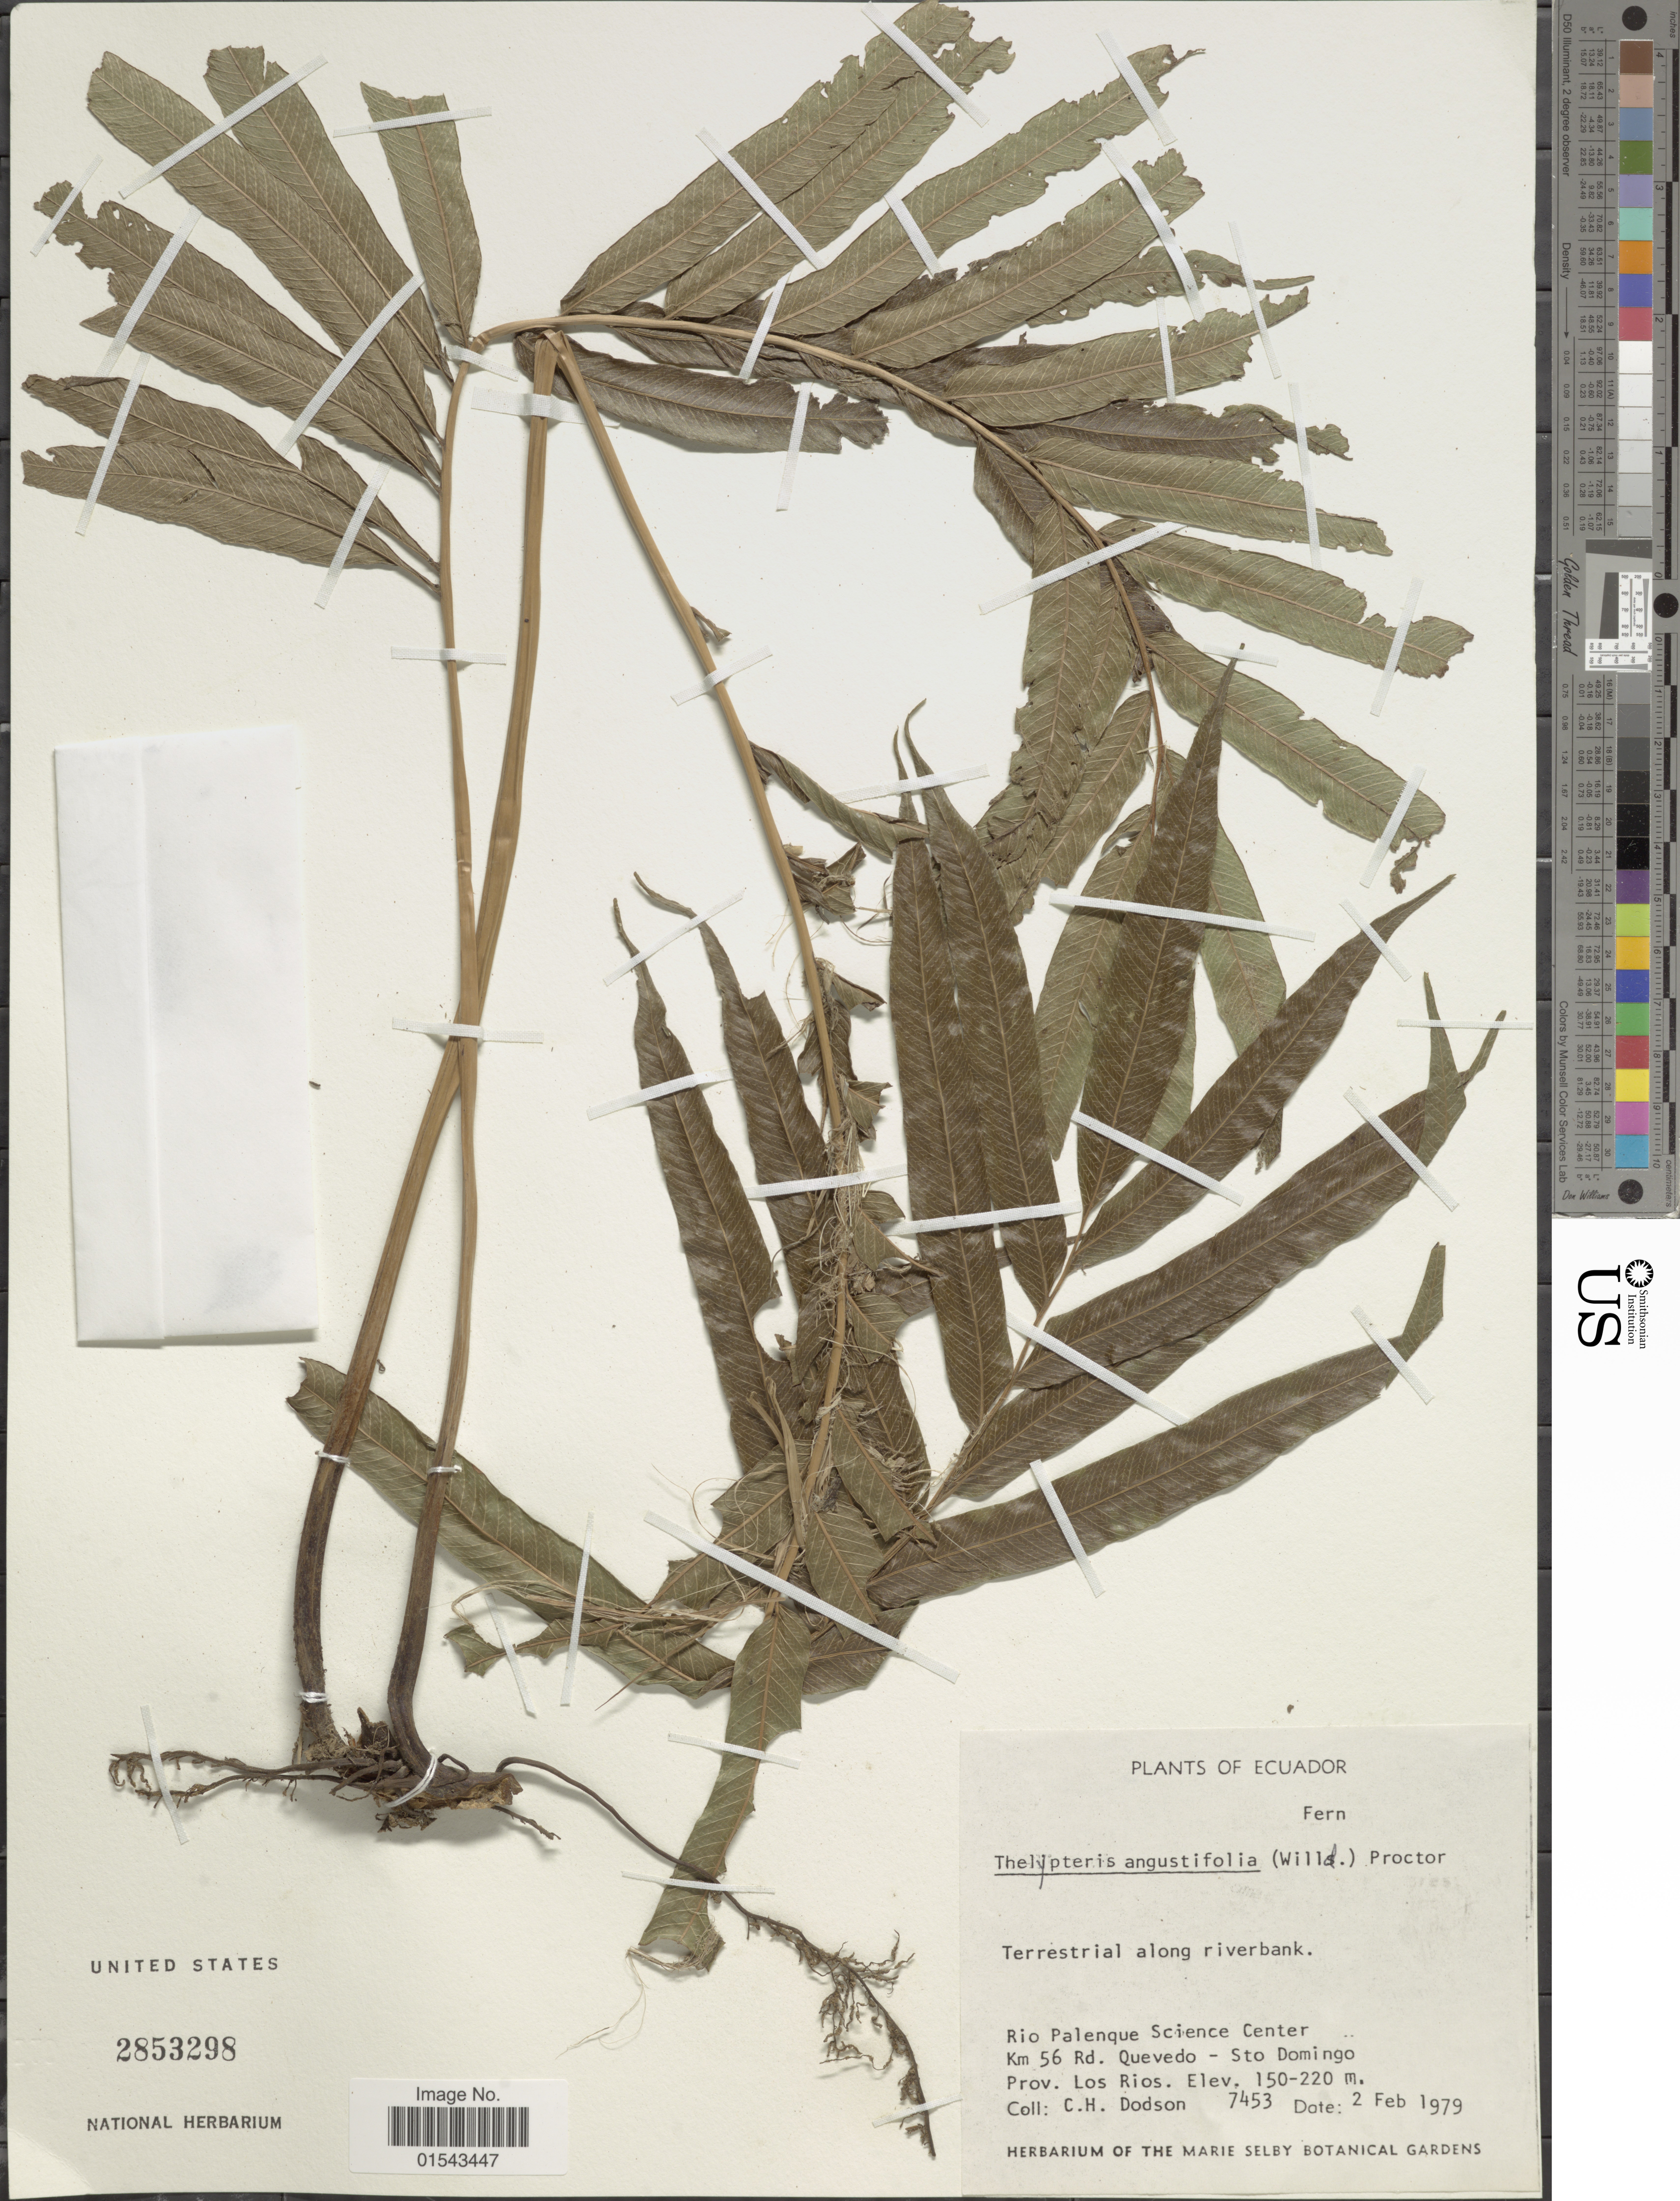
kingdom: Plantae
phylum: Tracheophyta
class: Polypodiopsida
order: Polypodiales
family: Thelypteridaceae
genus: Meniscium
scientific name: Meniscium angustifolium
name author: Willd.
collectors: C. H. Dodson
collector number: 7453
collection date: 1979-02-02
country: Ecuador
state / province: Los Ríos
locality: Rio Palenque Science Center Km 56 Rd. Quevedo - Sto Domingo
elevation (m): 150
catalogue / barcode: US 2853298